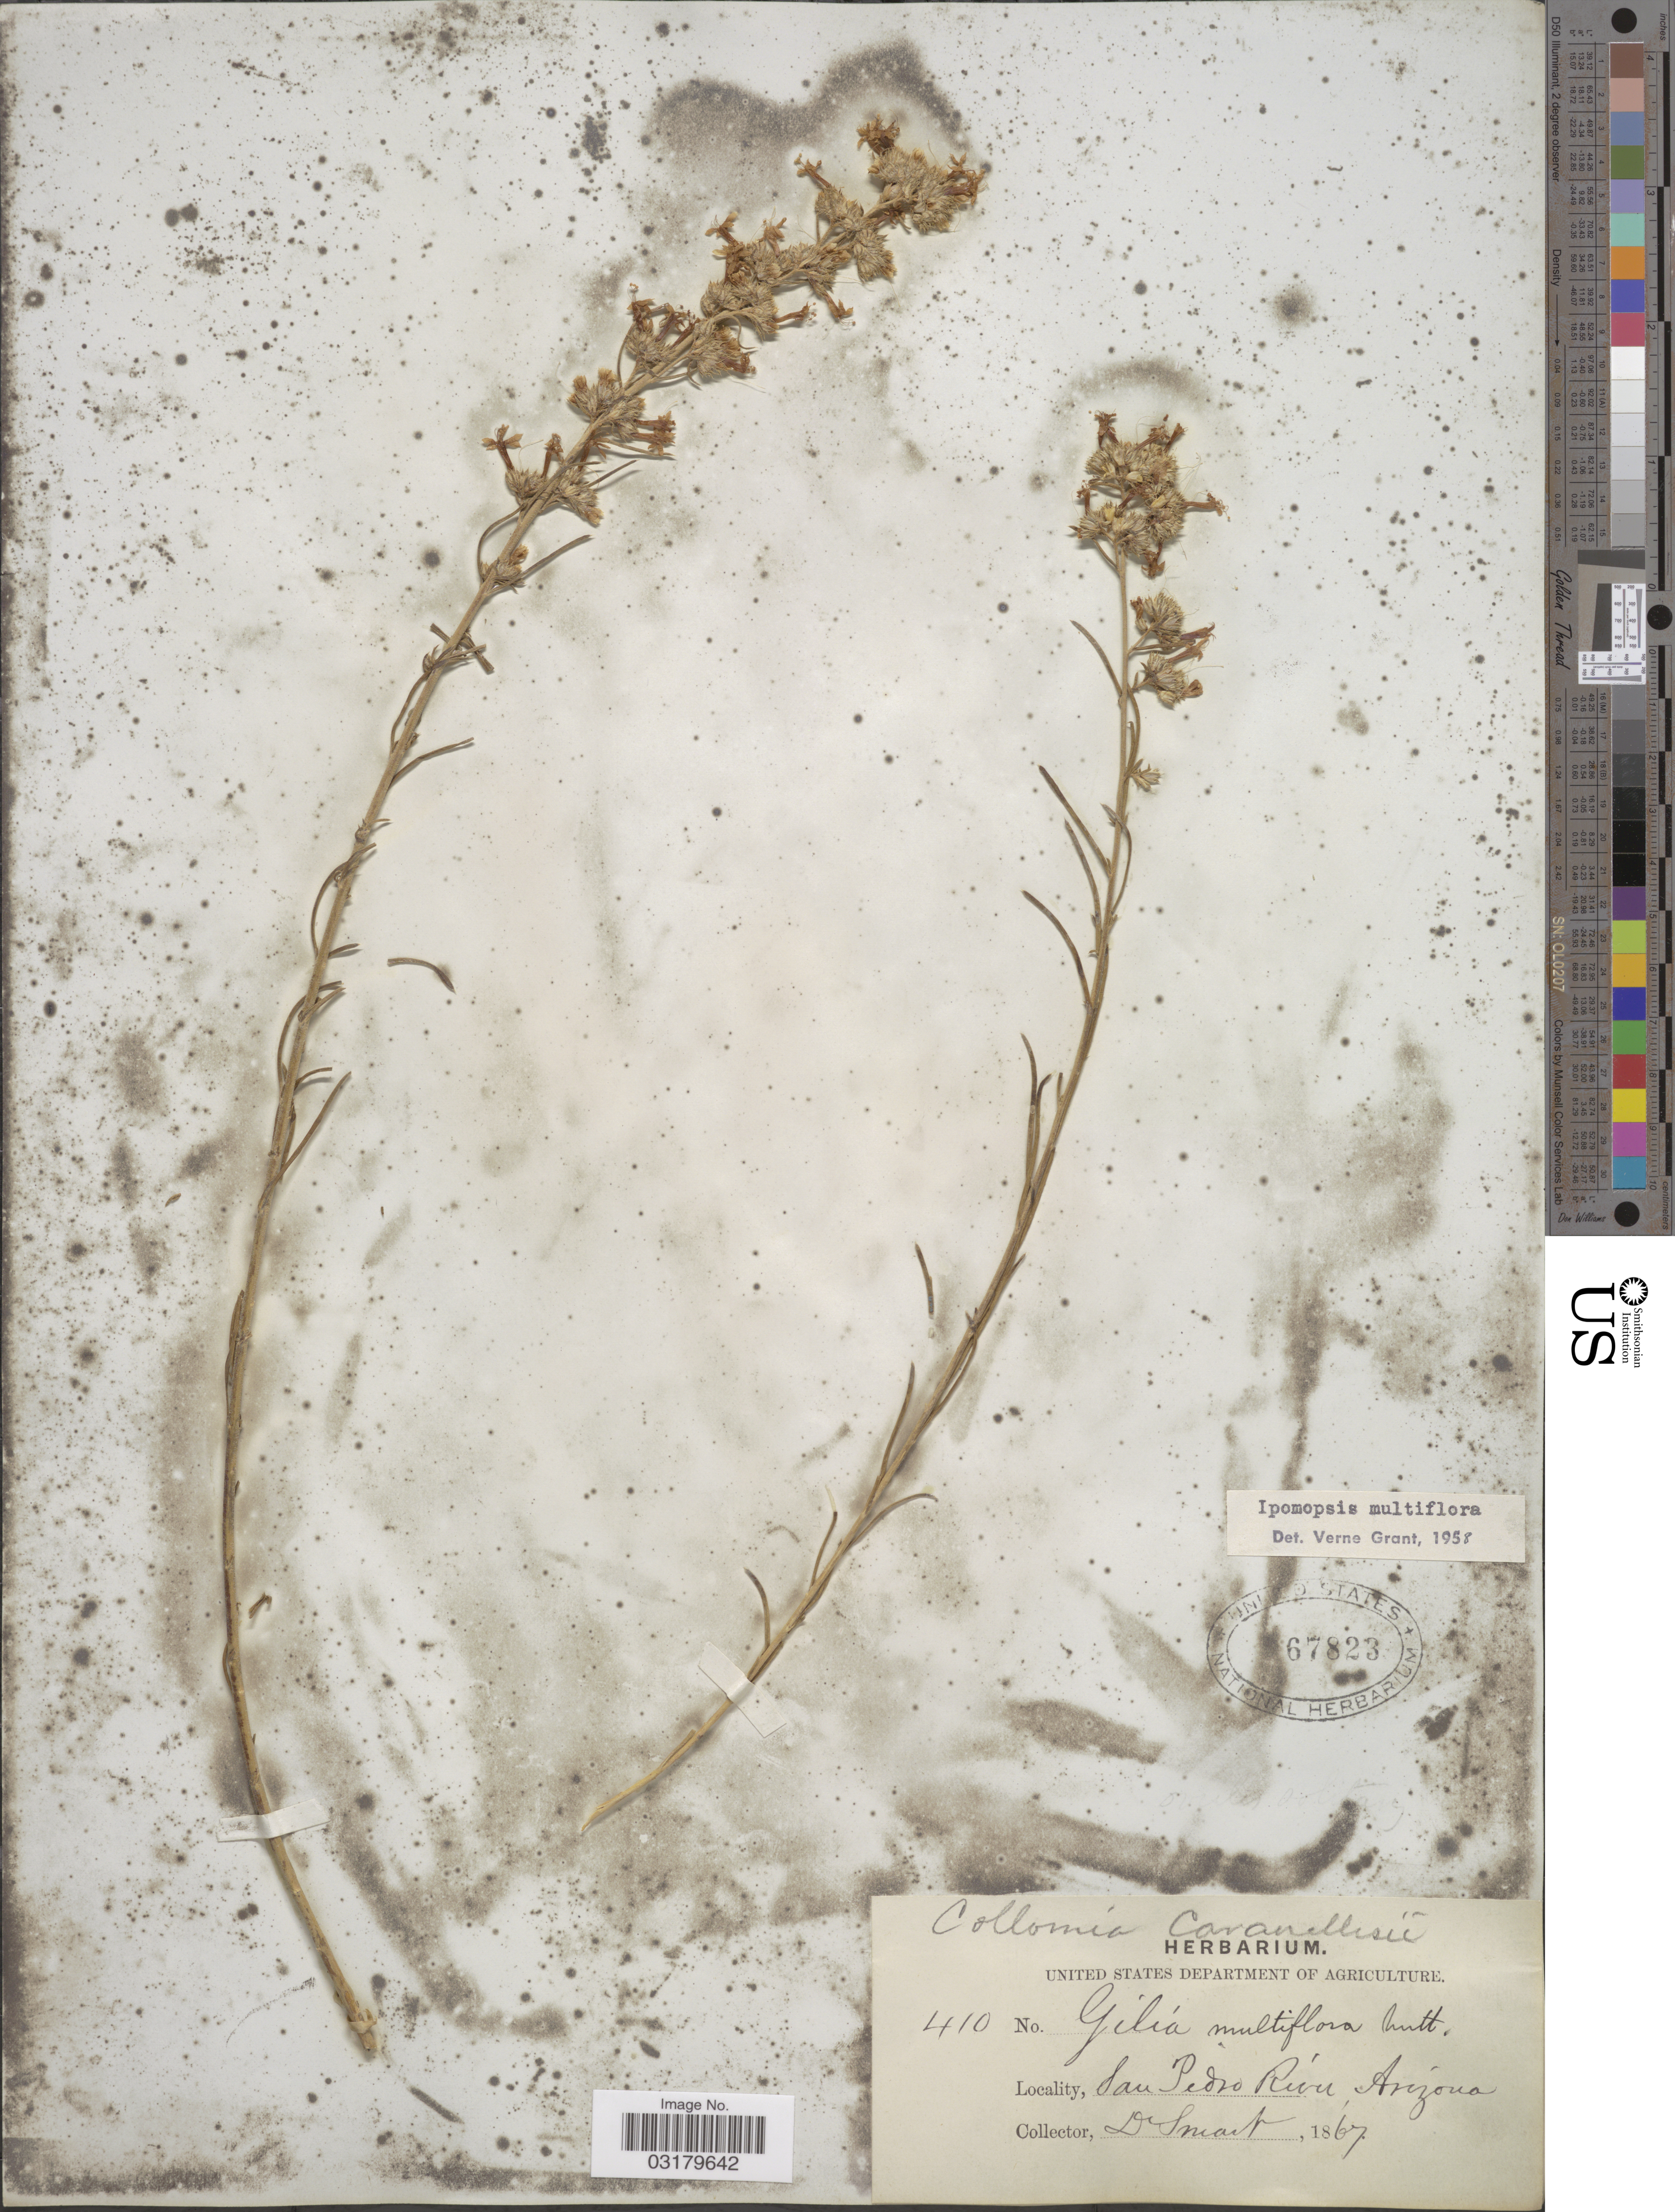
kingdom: Plantae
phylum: Tracheophyta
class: Magnoliopsida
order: Ericales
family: Polemoniaceae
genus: Ipomopsis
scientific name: Ipomopsis multiflora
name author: (Nutt.) V.E. Grant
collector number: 410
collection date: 1867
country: United States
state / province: Arizona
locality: San Pedro River.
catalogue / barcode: US 67823